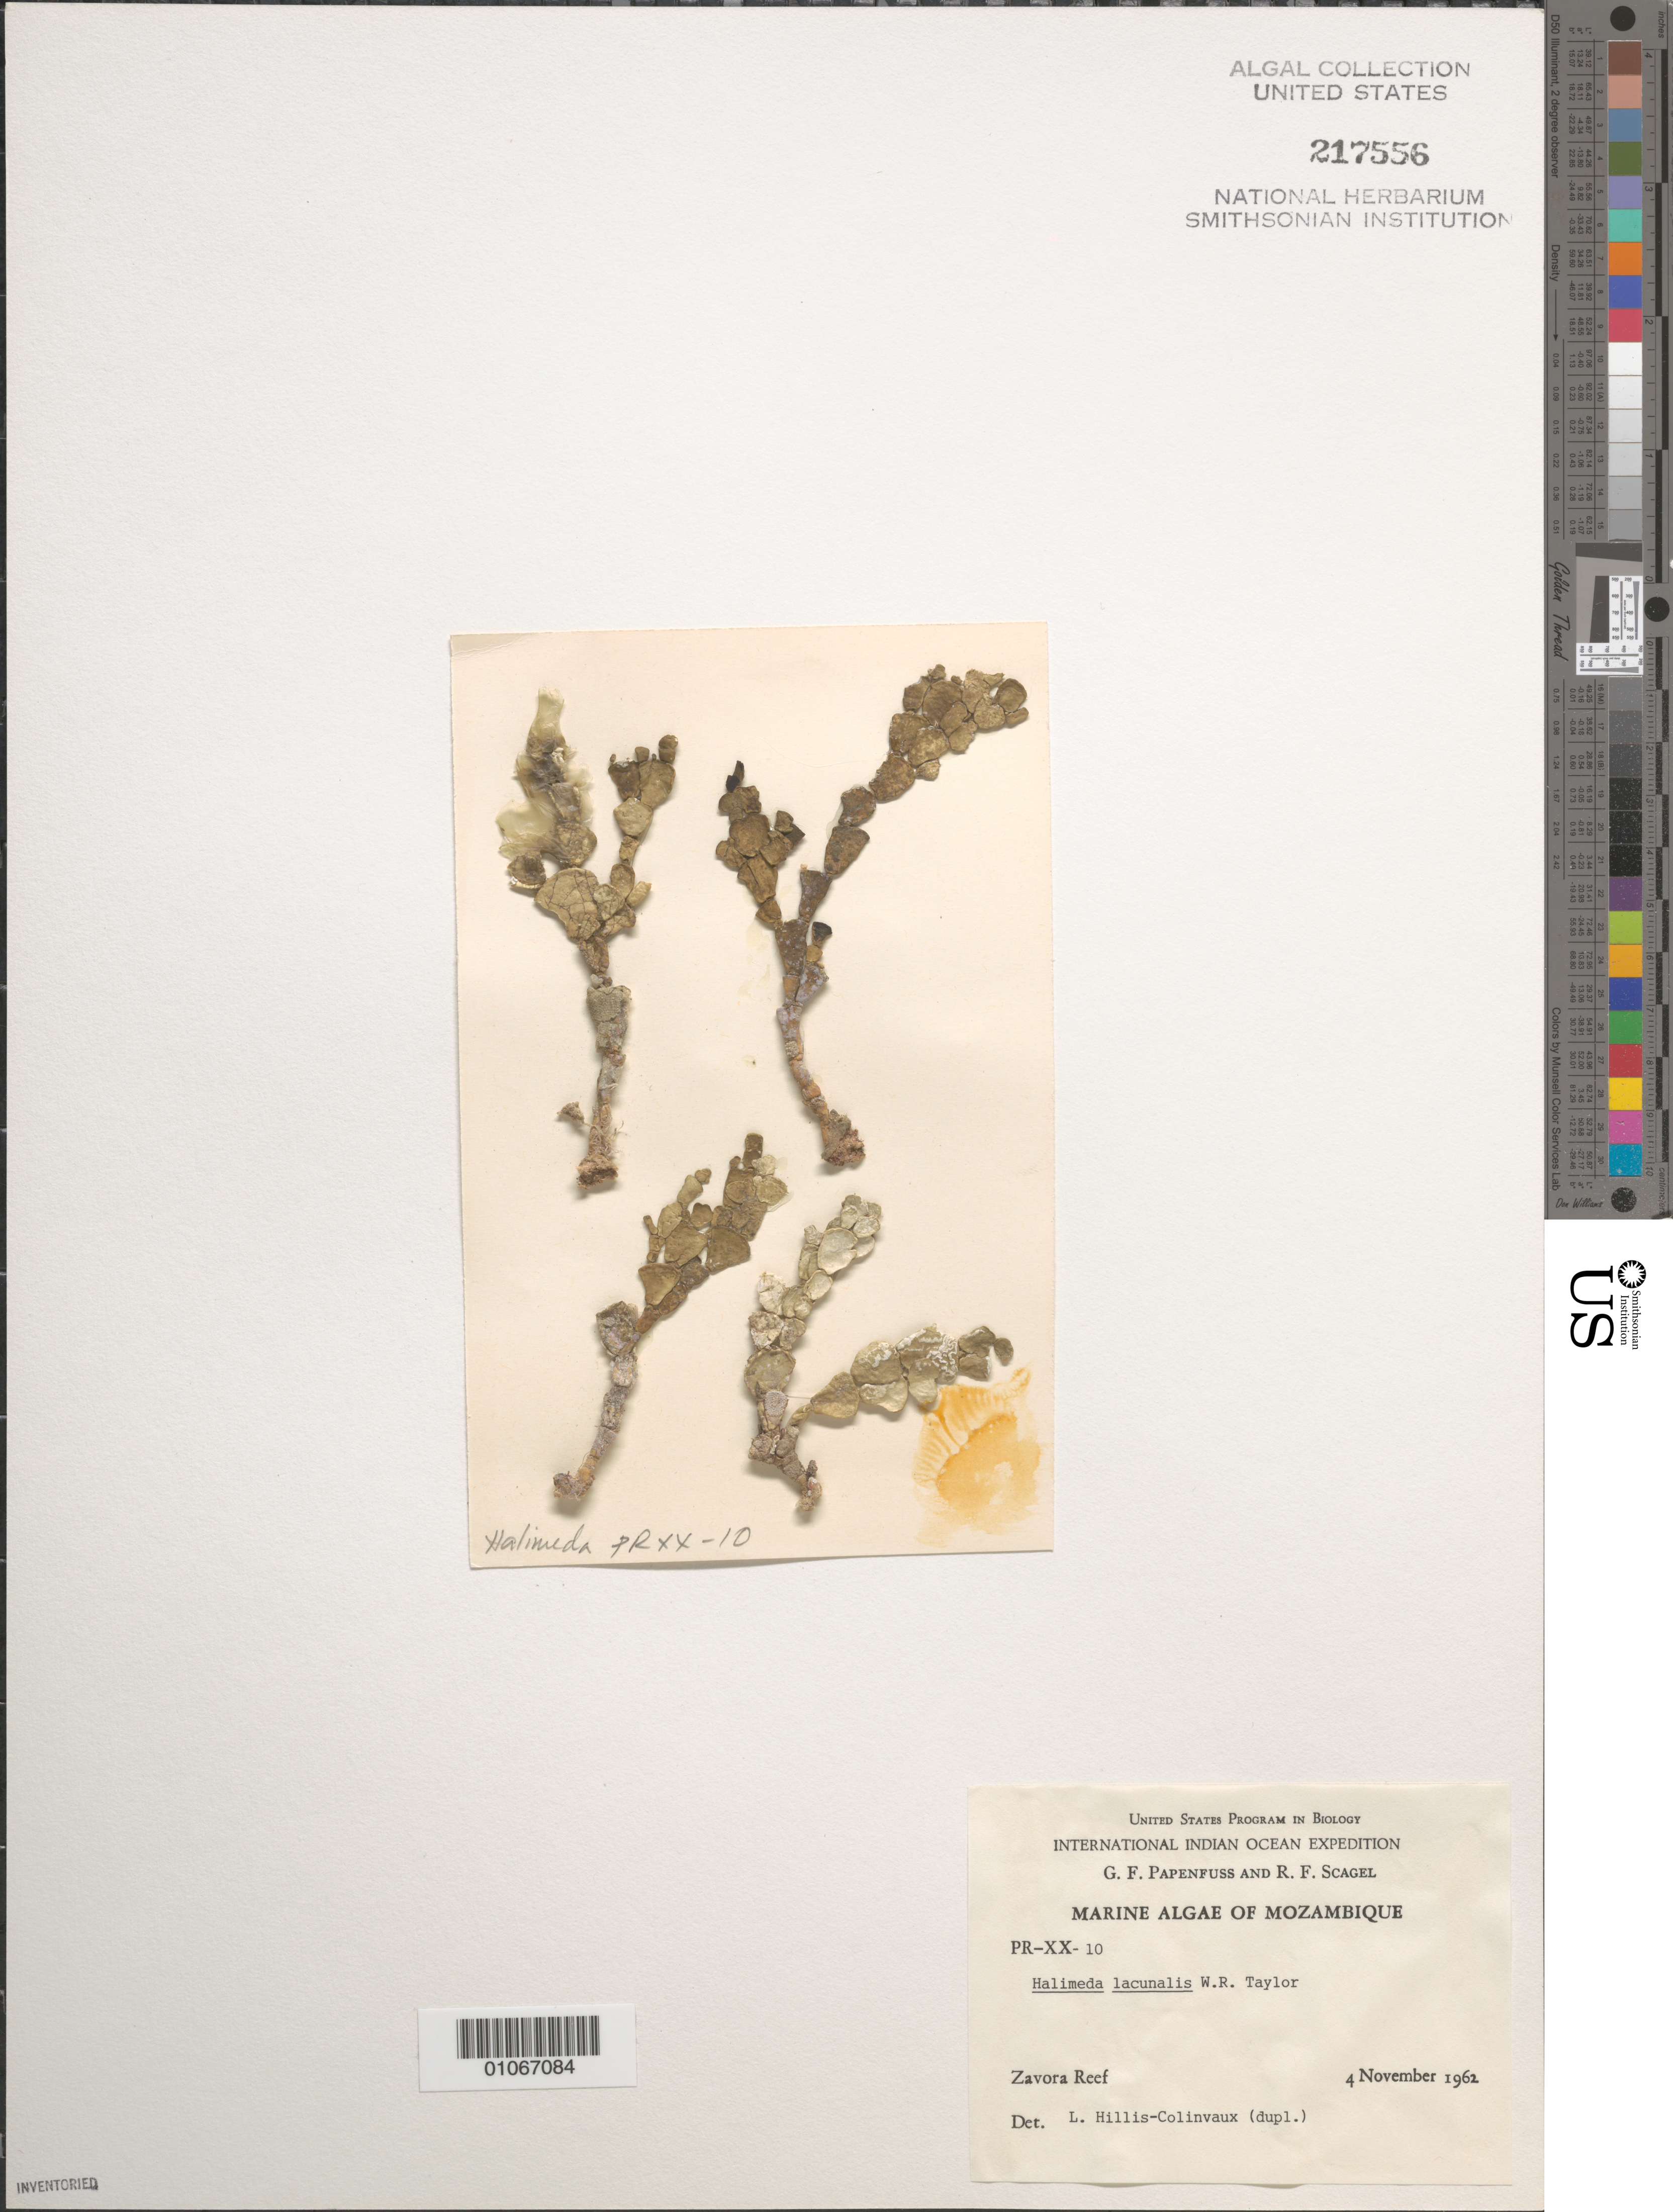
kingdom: Plantae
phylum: Chlorophyta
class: Ulvophyceae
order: Bryopsidales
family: Halimedaceae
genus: Halimeda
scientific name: Halimeda lacunalis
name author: W.R. Taylor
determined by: Hillis-Colinvaux, L.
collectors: G. Papenfuss & R. F. Scagel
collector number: PR-XX-10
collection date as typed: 04 Nov 1962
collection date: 1962-11-04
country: Mozambique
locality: Zavora Reef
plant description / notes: International Indian Ocean Expedition, 1962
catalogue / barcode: US 217556